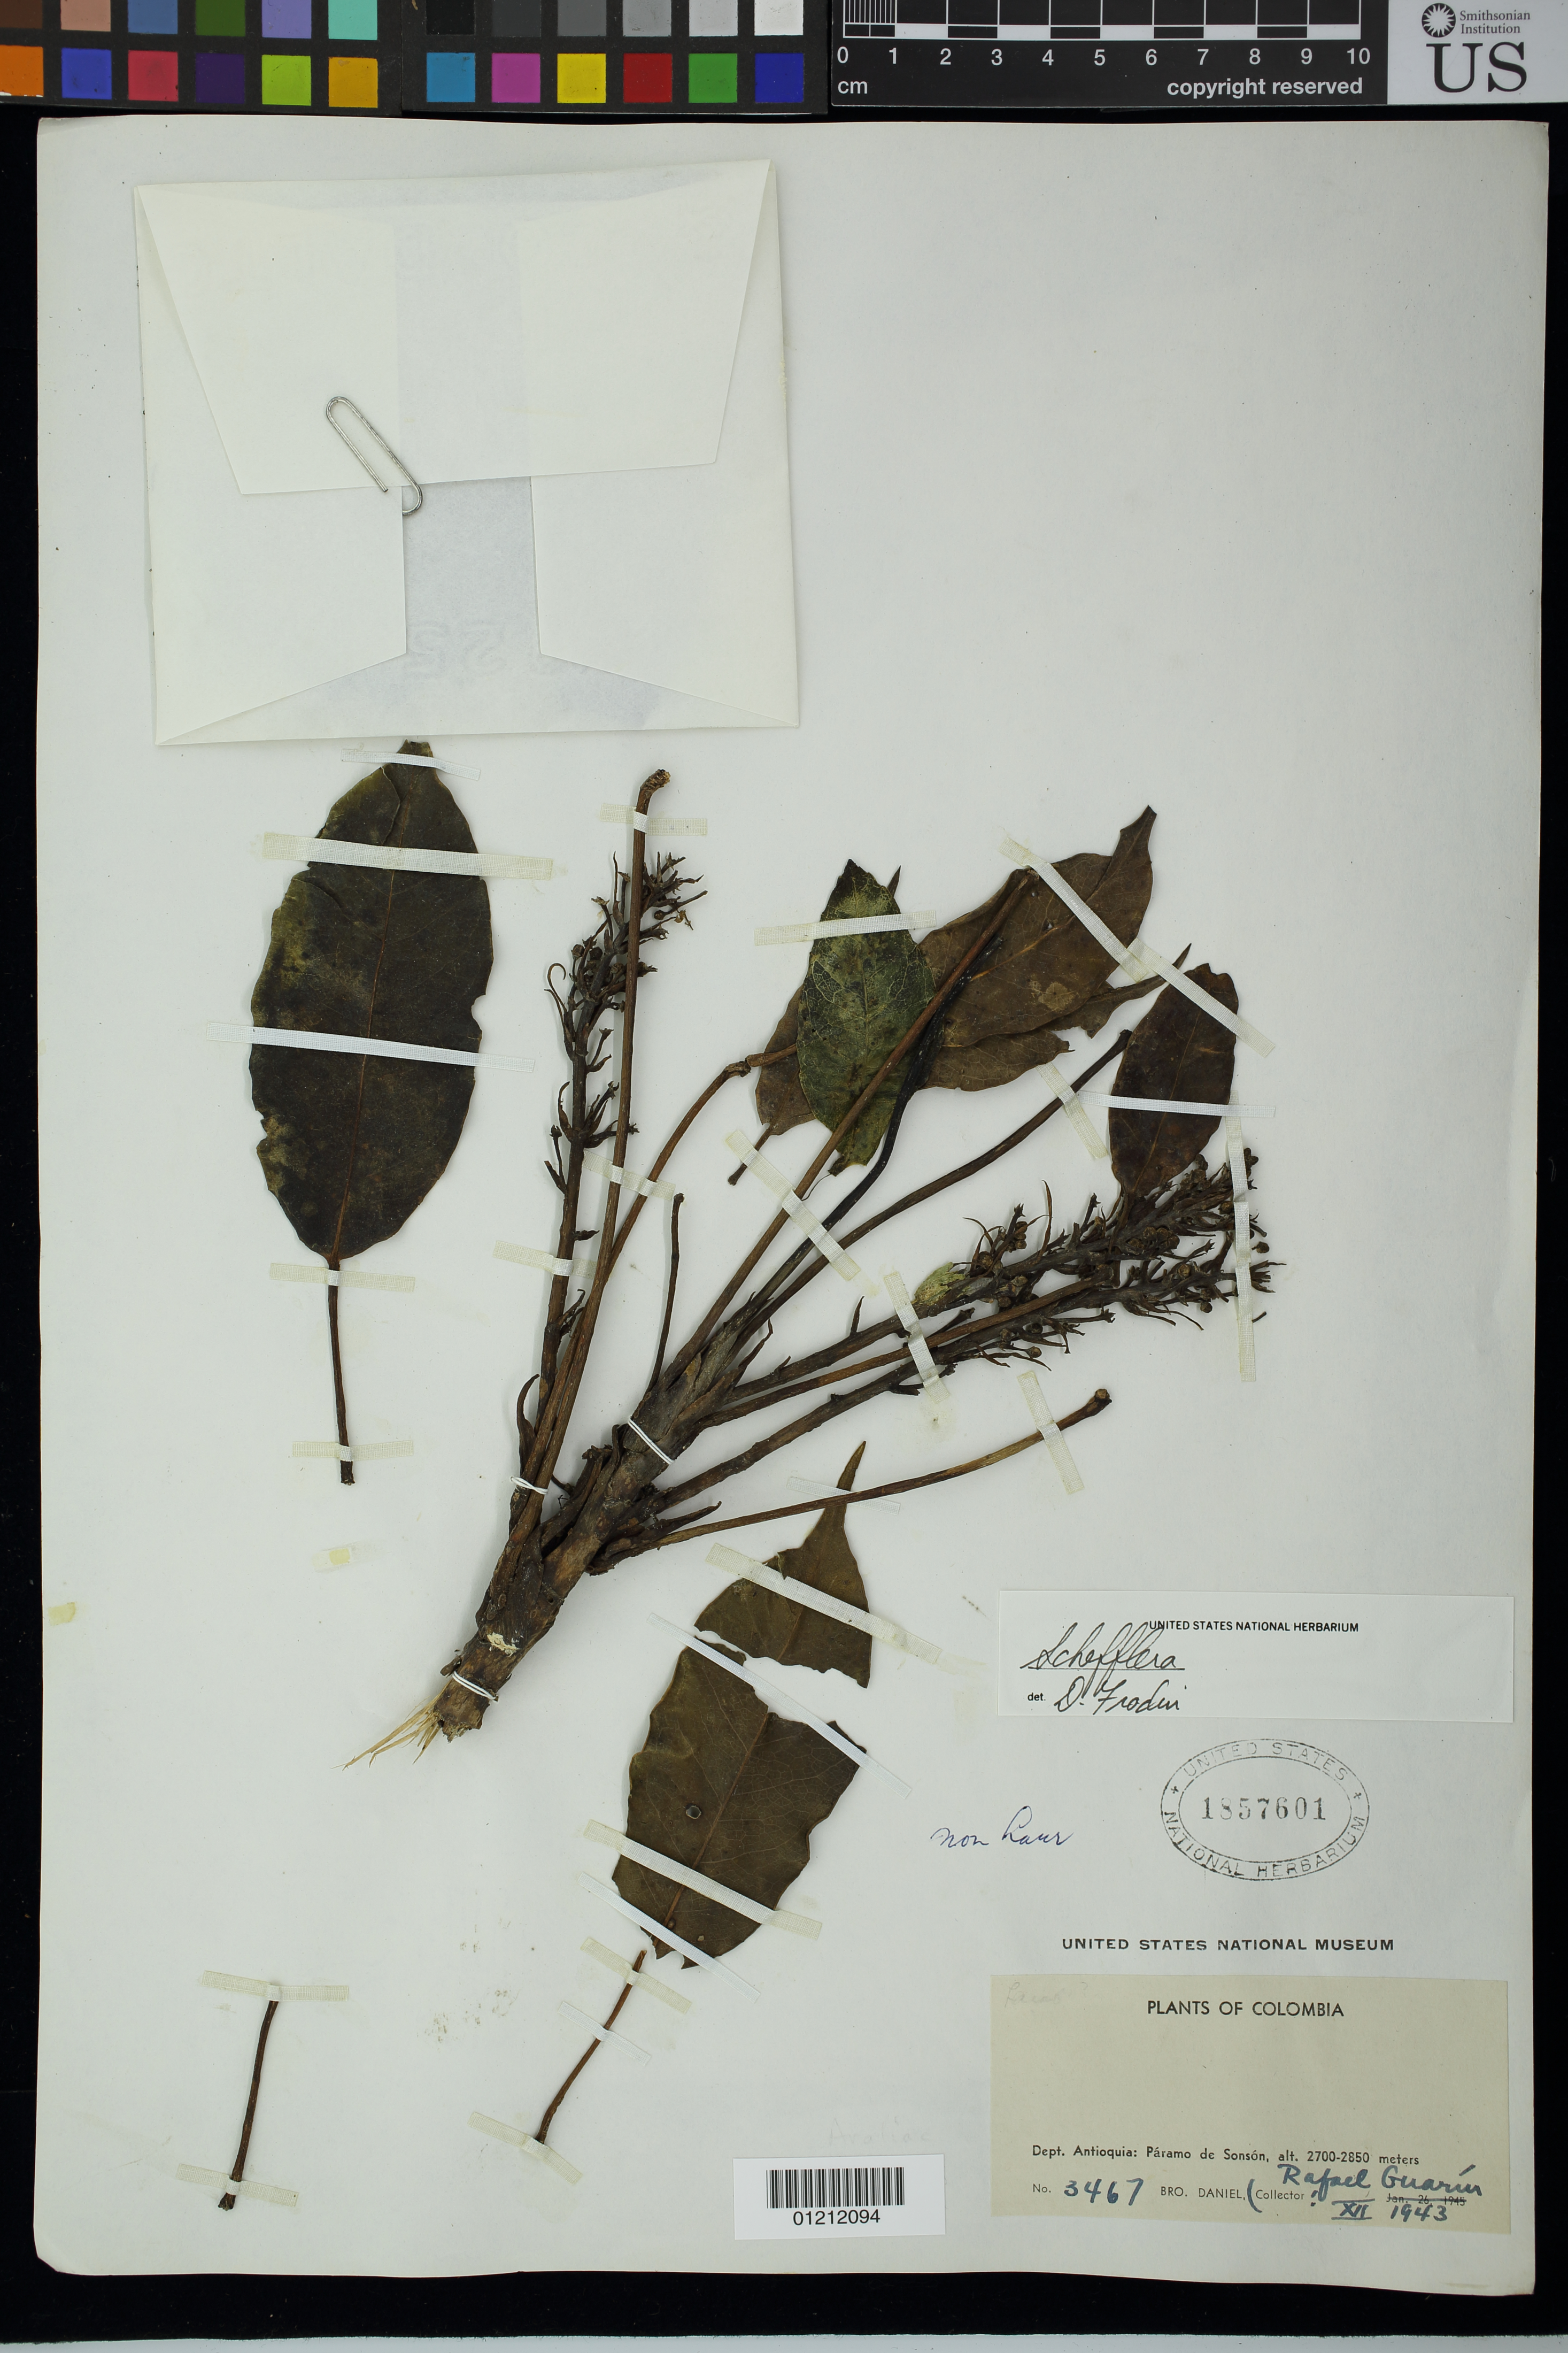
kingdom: Plantae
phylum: Tracheophyta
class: Magnoliopsida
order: Apiales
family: Araliaceae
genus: Schefflera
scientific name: Schefflera sp.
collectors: Bro. Daniel & R. Guarin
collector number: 3467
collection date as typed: Dec 1943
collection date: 1943-12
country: Colombia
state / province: Antioquia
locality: Paramo de Sonson.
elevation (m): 2700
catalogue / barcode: US 1857601